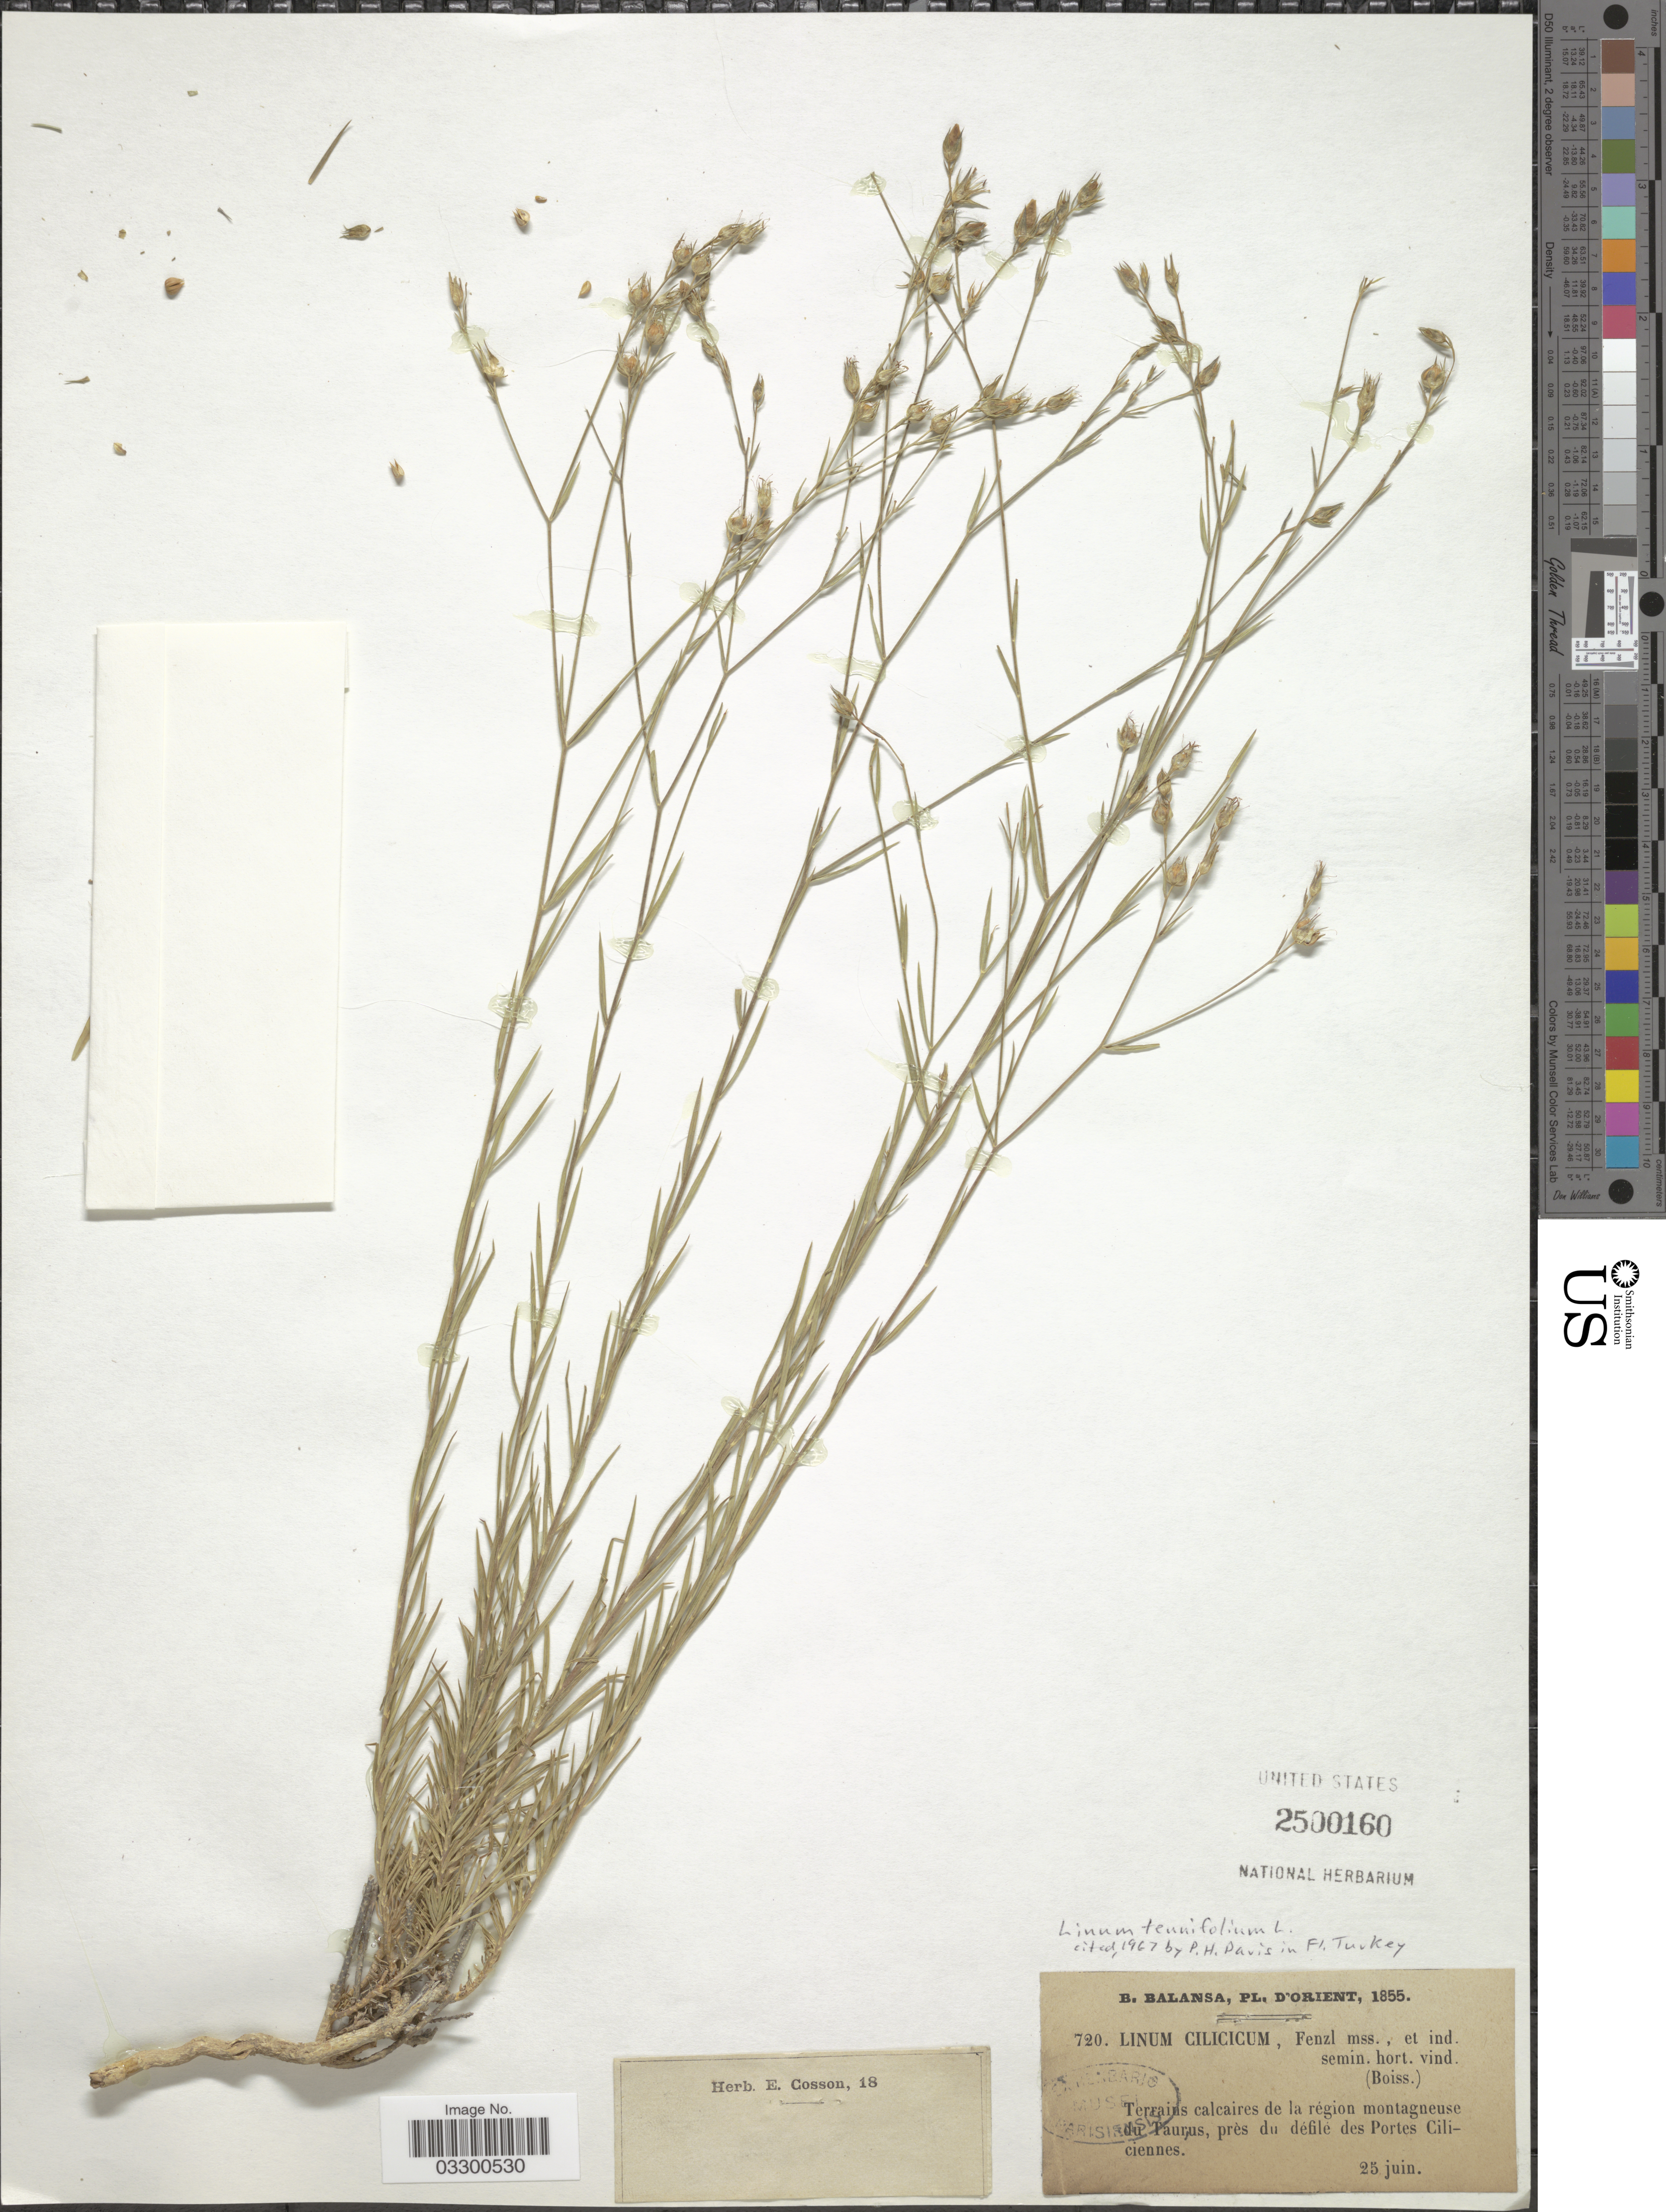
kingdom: Plantae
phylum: Tracheophyta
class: Magnoliopsida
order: Malpighiales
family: Linaceae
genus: Linum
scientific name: Linum tenuifolium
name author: L.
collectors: B. Balansa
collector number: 720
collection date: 1855-06-25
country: Turkey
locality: Orient. Région montagneuse du Taurus, près du défilé des Portes Ciliciennes.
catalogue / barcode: US 2500160